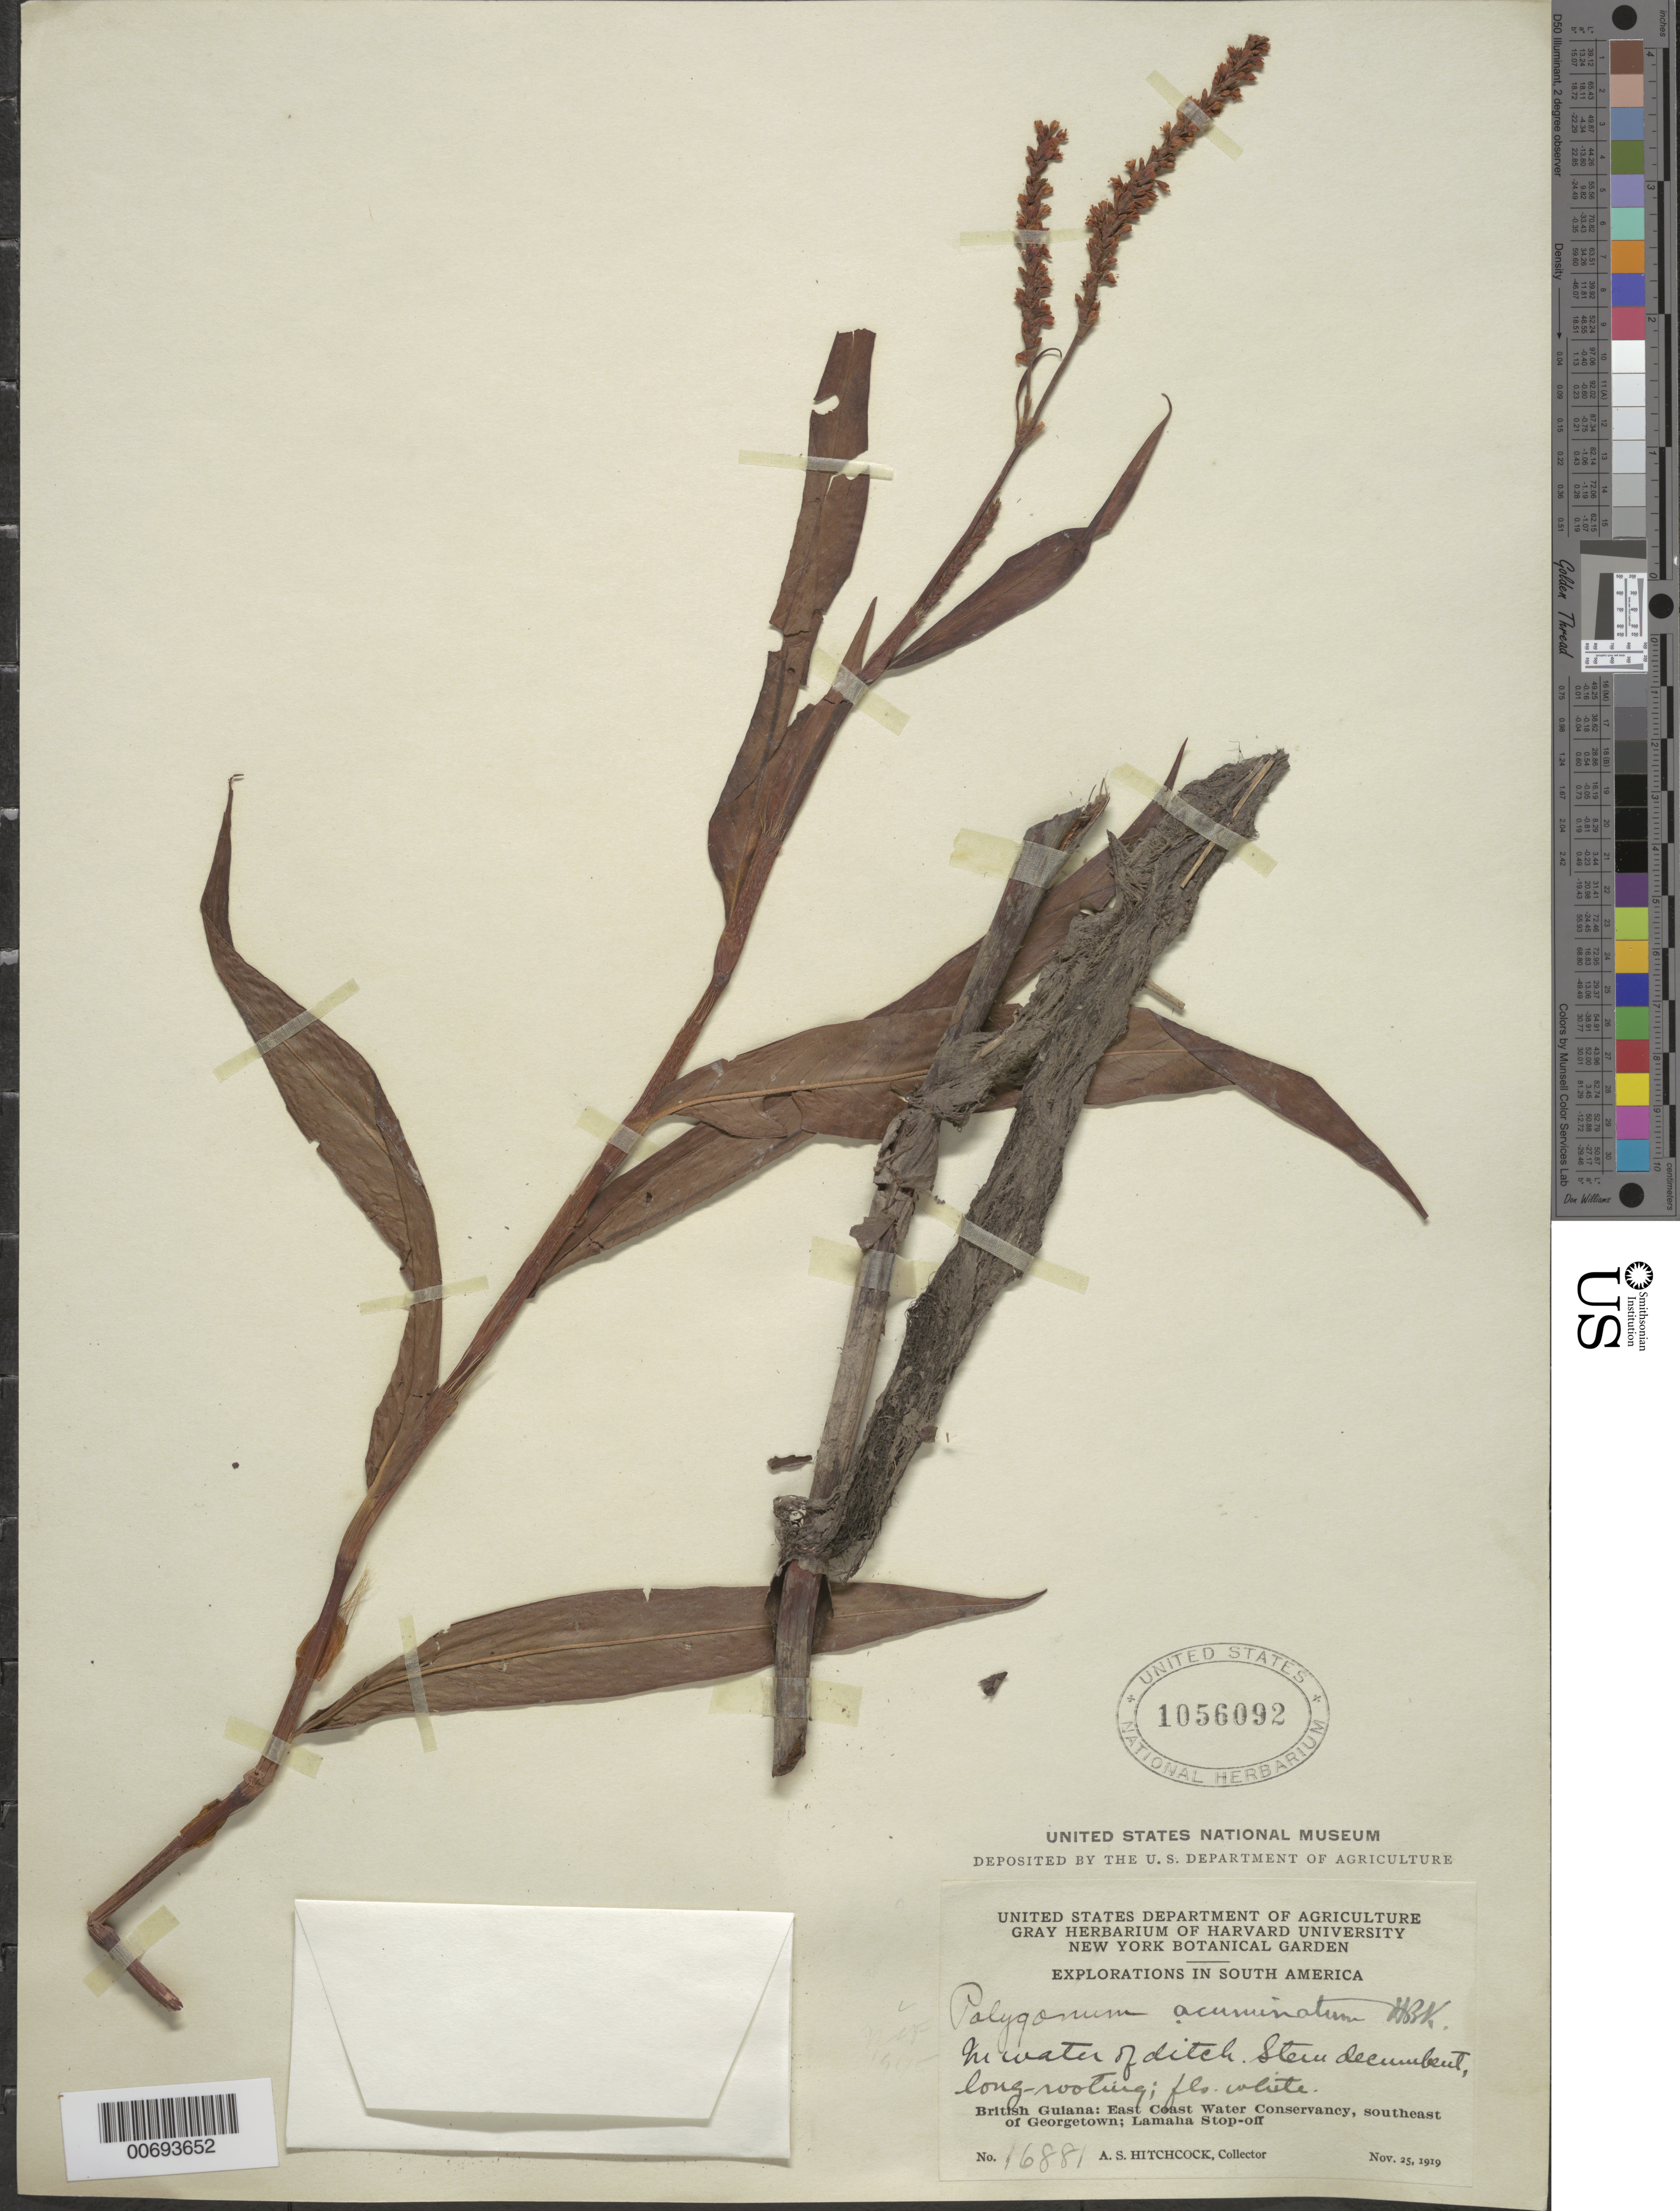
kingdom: Plantae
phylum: Tracheophyta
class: Magnoliopsida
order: Caryophyllales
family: Polygonaceae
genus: Polygonum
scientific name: Polygonum acuminatum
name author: Kunth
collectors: A. S. Hitchcock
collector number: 16881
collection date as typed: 25-Nov-19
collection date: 1919-11-25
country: Guyana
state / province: Demerara-Mahaica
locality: Lamaha Stop-Off, Georgetown, SE of, East Coast Water Conservancy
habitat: In water of ditch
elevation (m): -2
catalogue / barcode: US 1056092